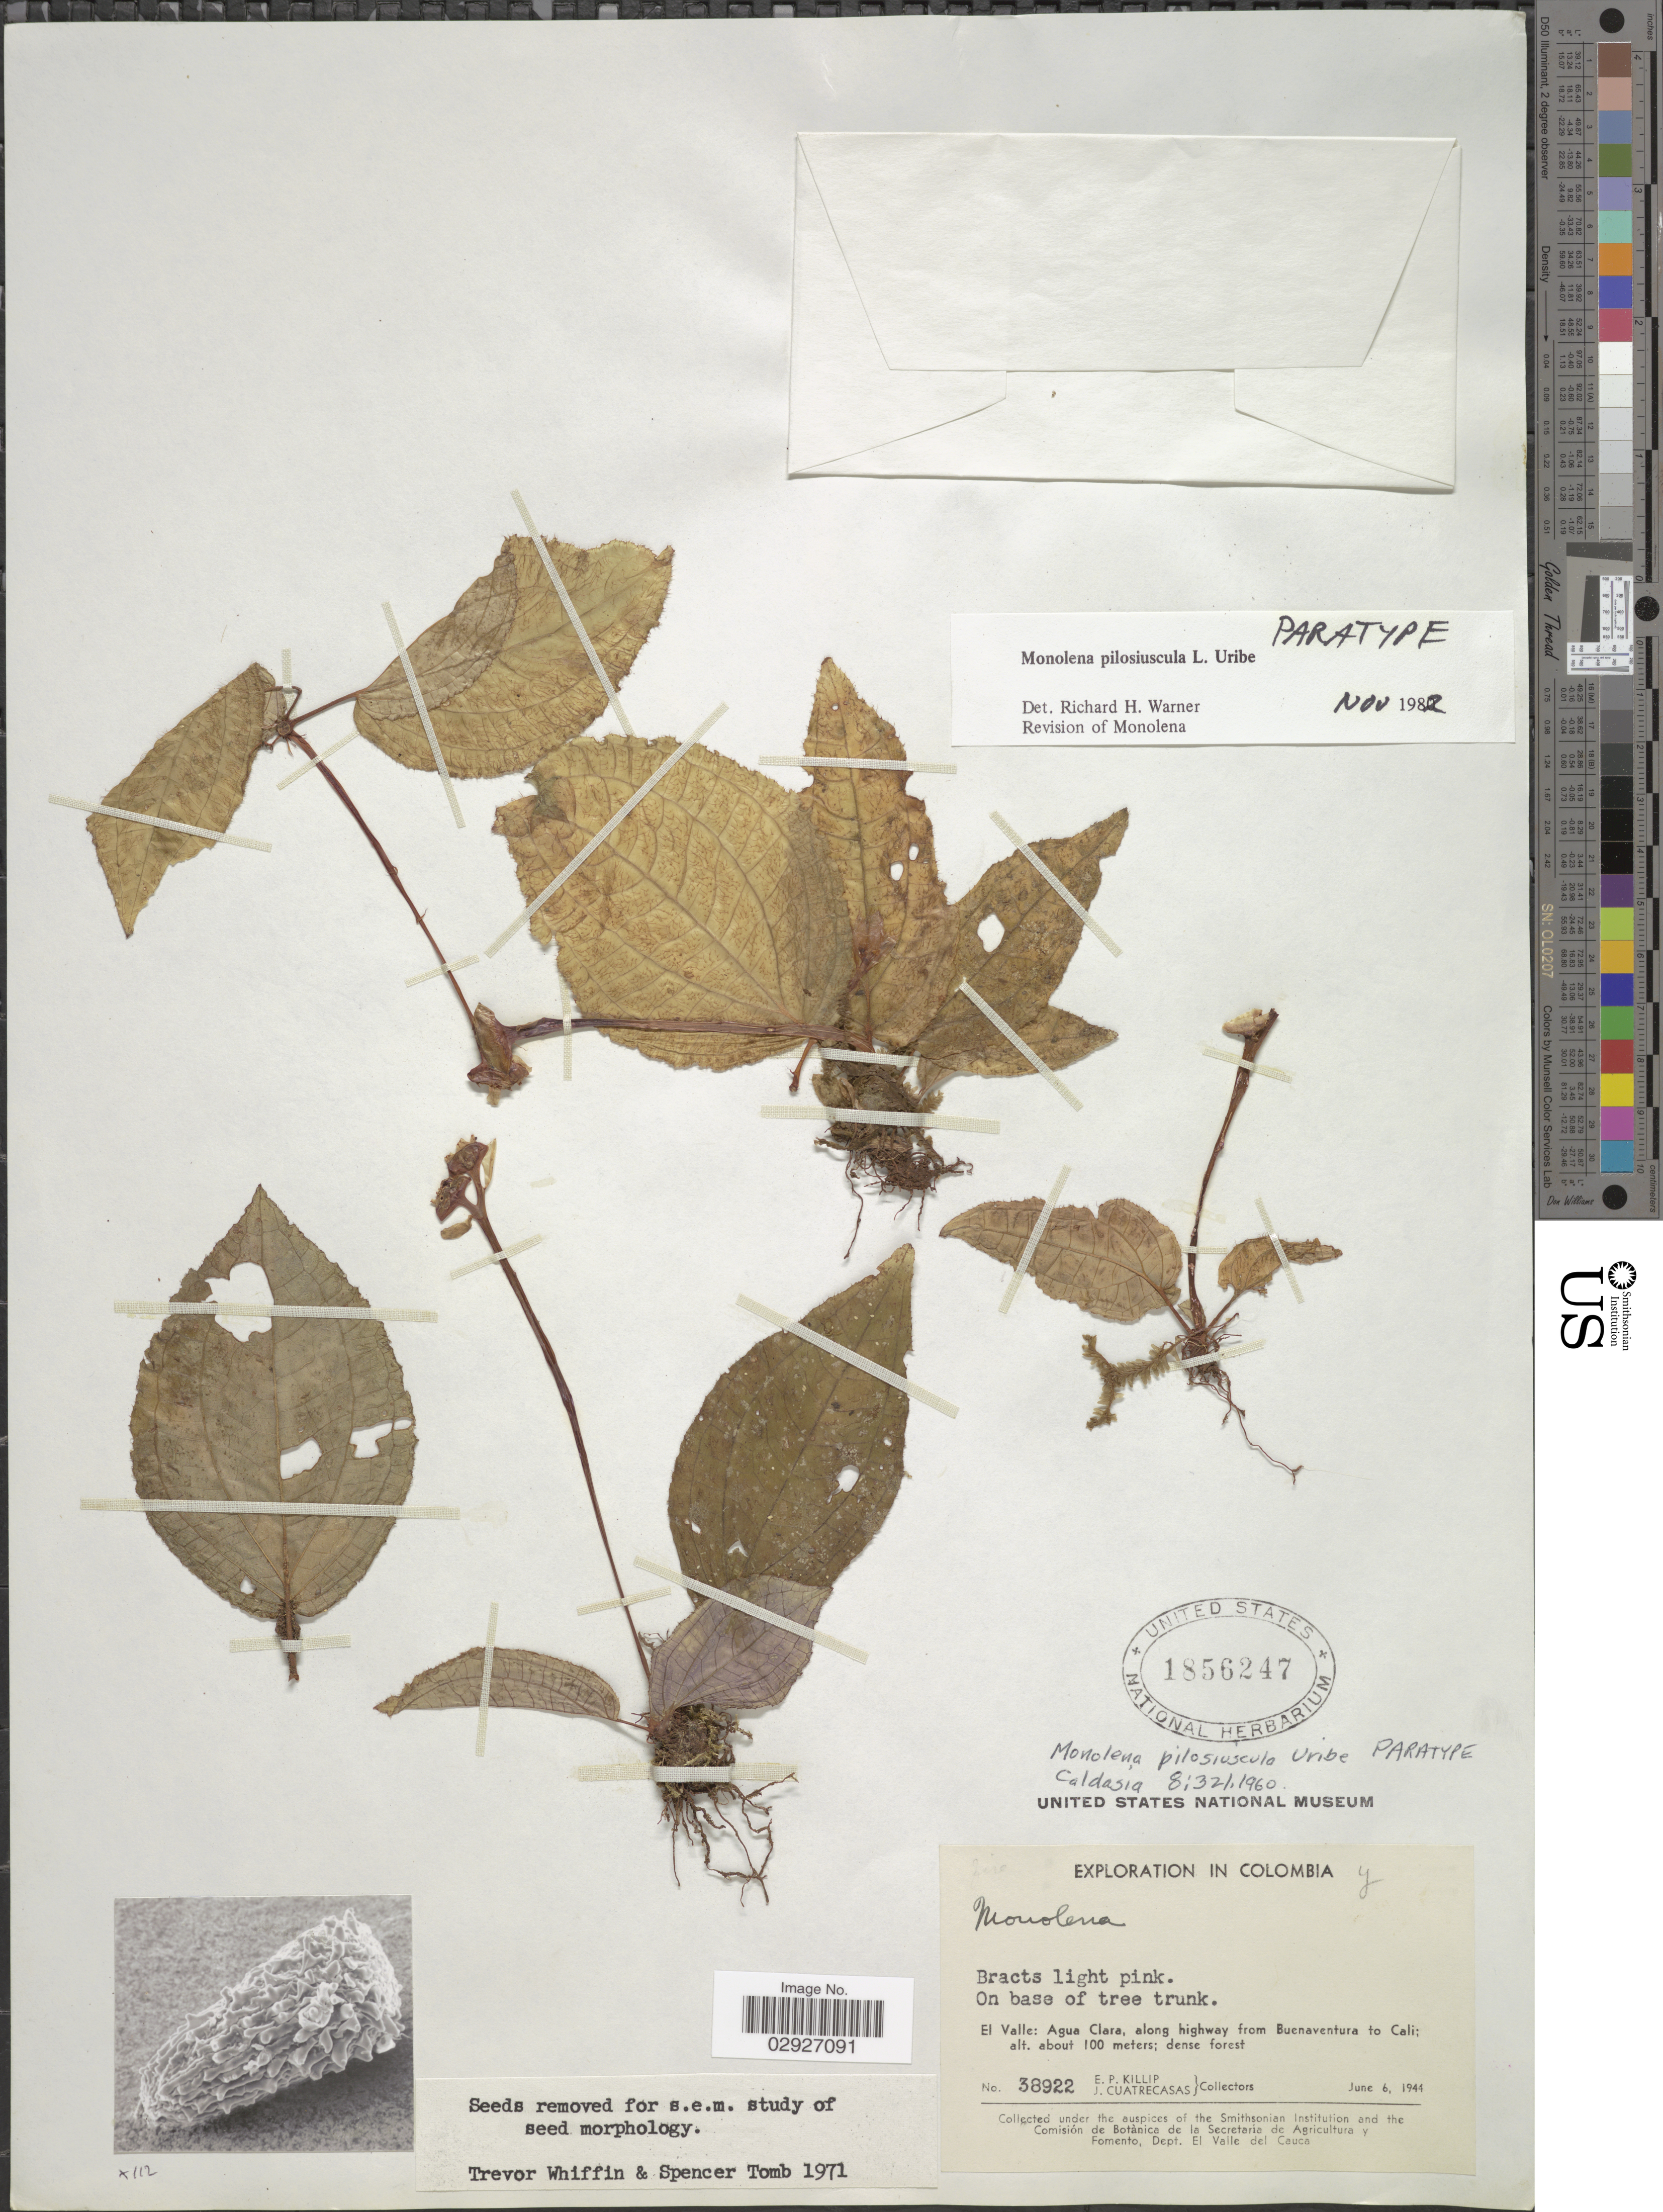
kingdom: Plantae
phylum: Tracheophyta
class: Magnoliopsida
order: Myrtales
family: Melastomataceae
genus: Monolena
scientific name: Monolena pilosiuscula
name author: L. Uribe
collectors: E. P. Killip & J. Cuatrecasas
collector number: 38922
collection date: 1944-06-06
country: Colombia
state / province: Valle del Cauca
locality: El Valle, Agua Clara, along highway from Buenaventura to Cali.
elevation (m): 100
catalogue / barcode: US 1856247